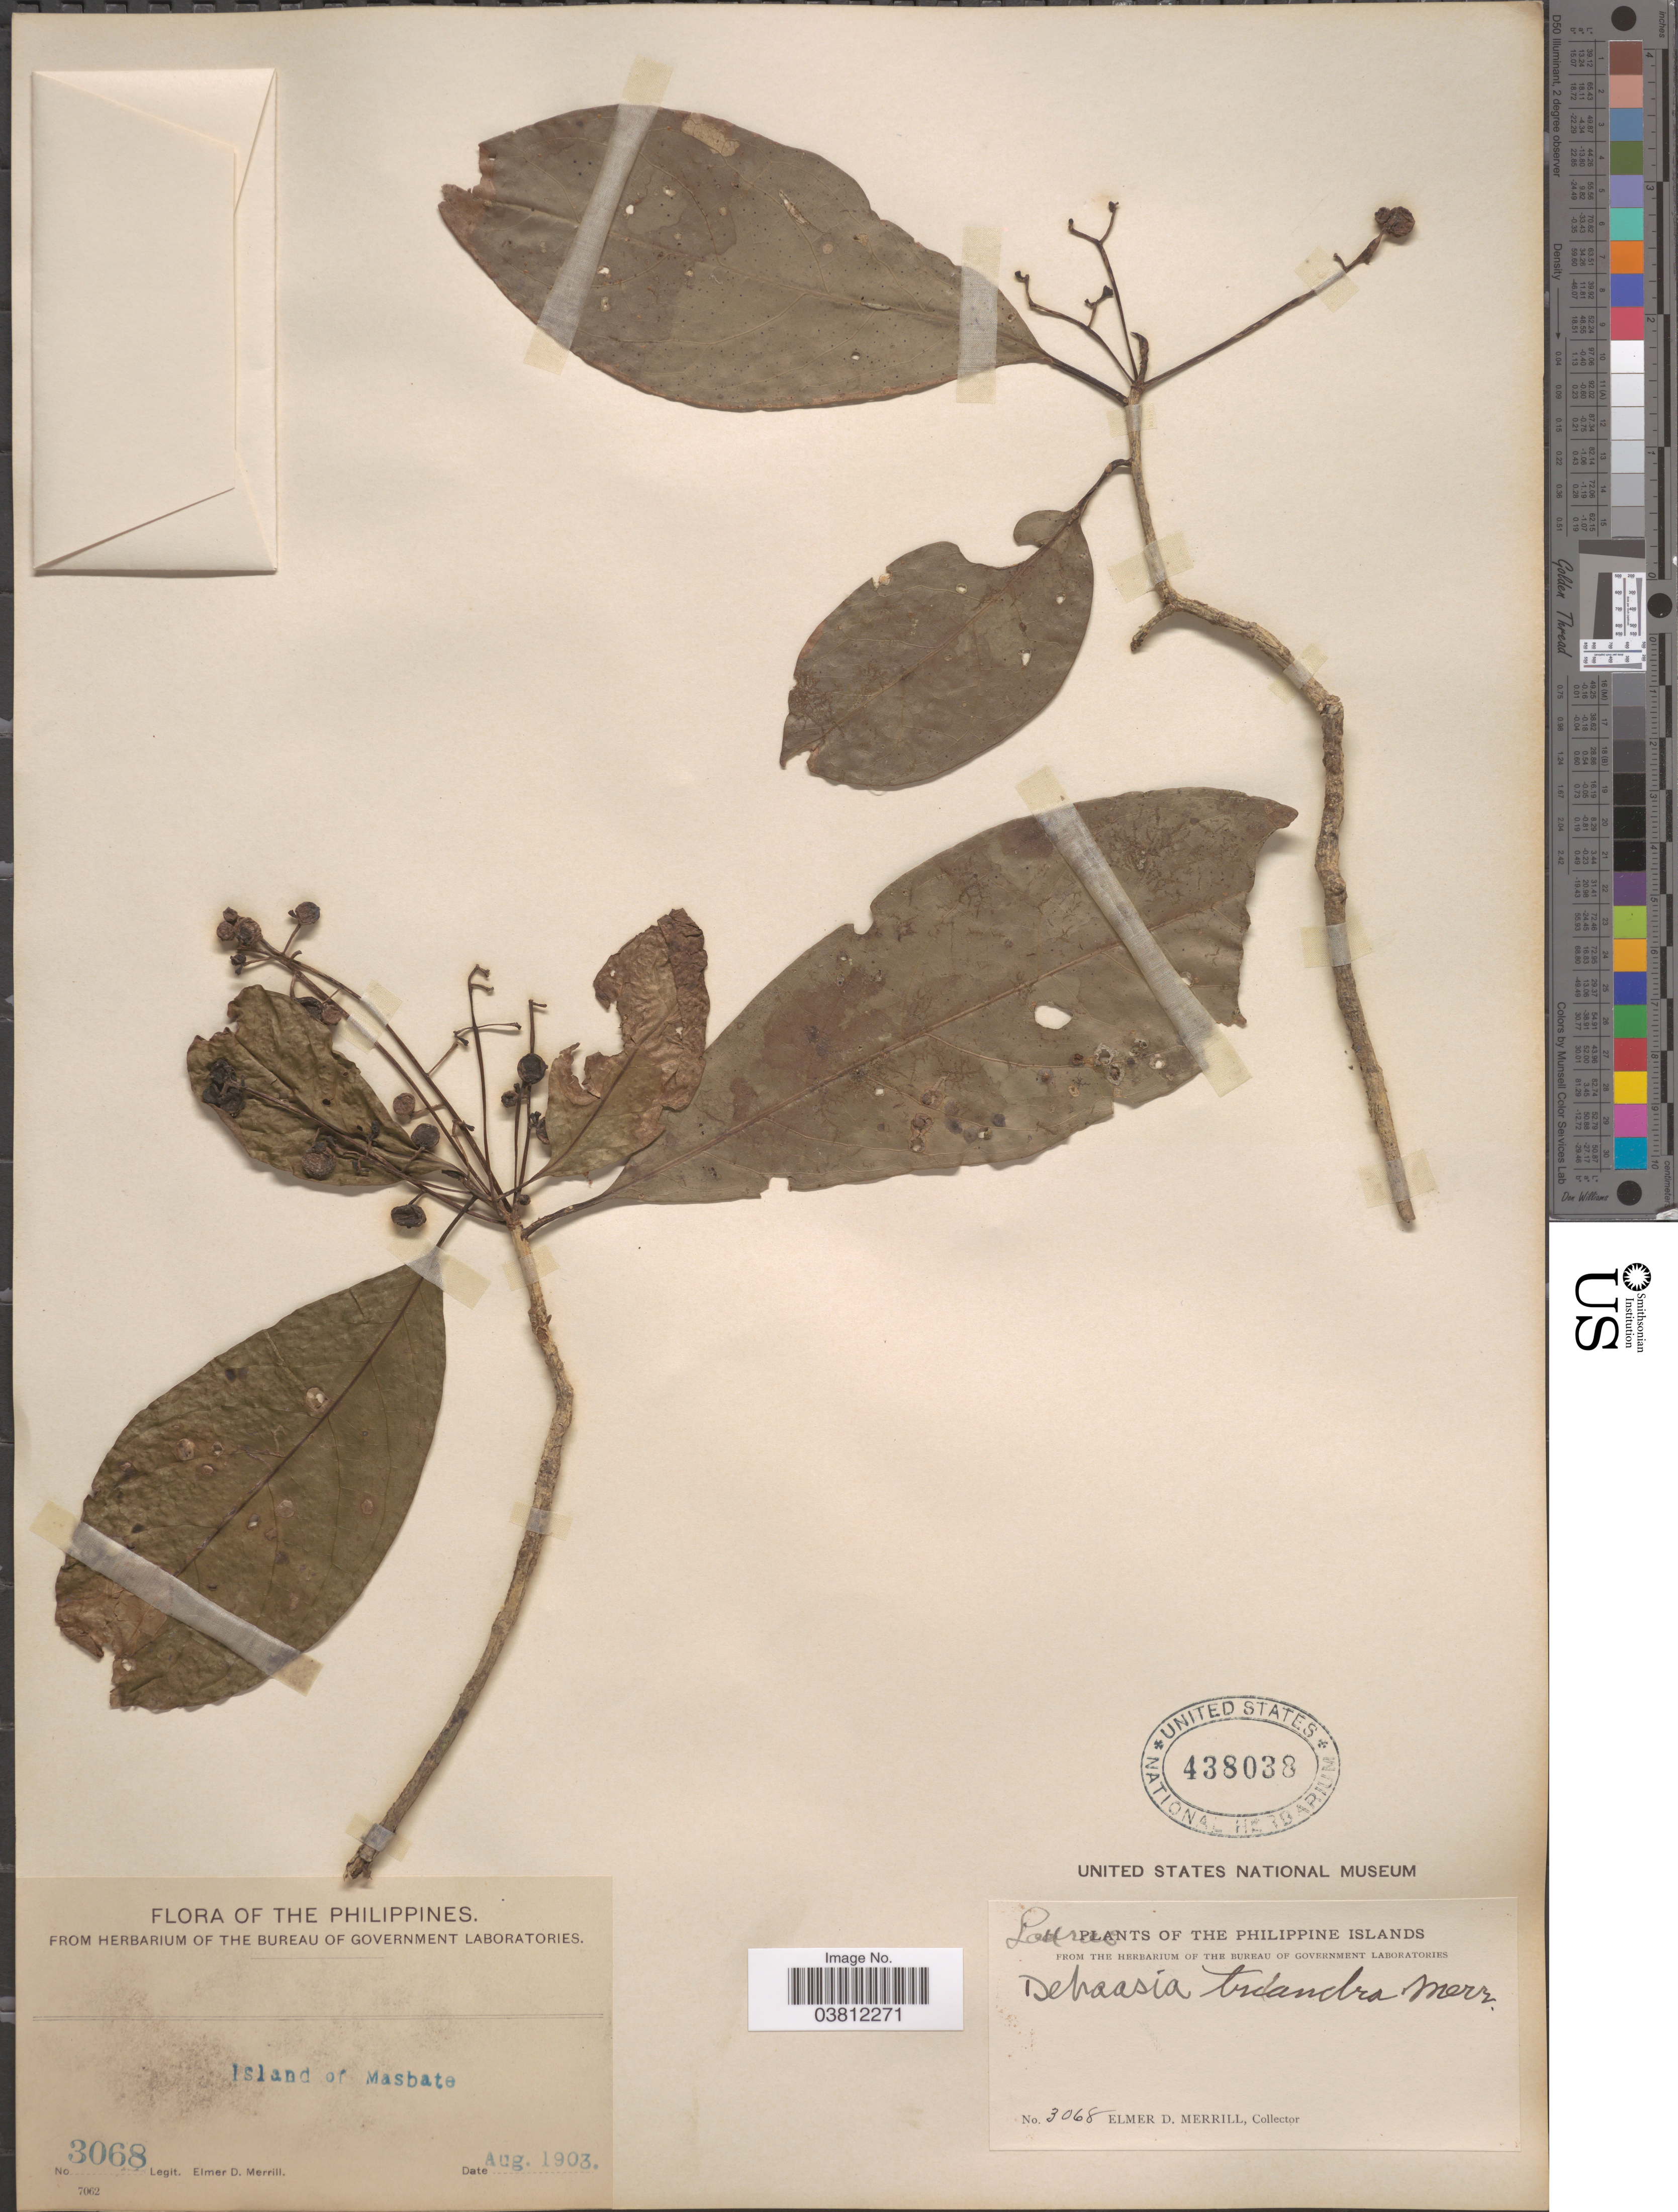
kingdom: Plantae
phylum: Tracheophyta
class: Magnoliopsida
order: Laurales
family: Lauraceae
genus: Dehaasia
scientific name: Dehaasia triandra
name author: Merr.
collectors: E. D. Merrill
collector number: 3068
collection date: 1903-08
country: Philippines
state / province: Bicol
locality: Island of Masbate.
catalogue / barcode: US 438038